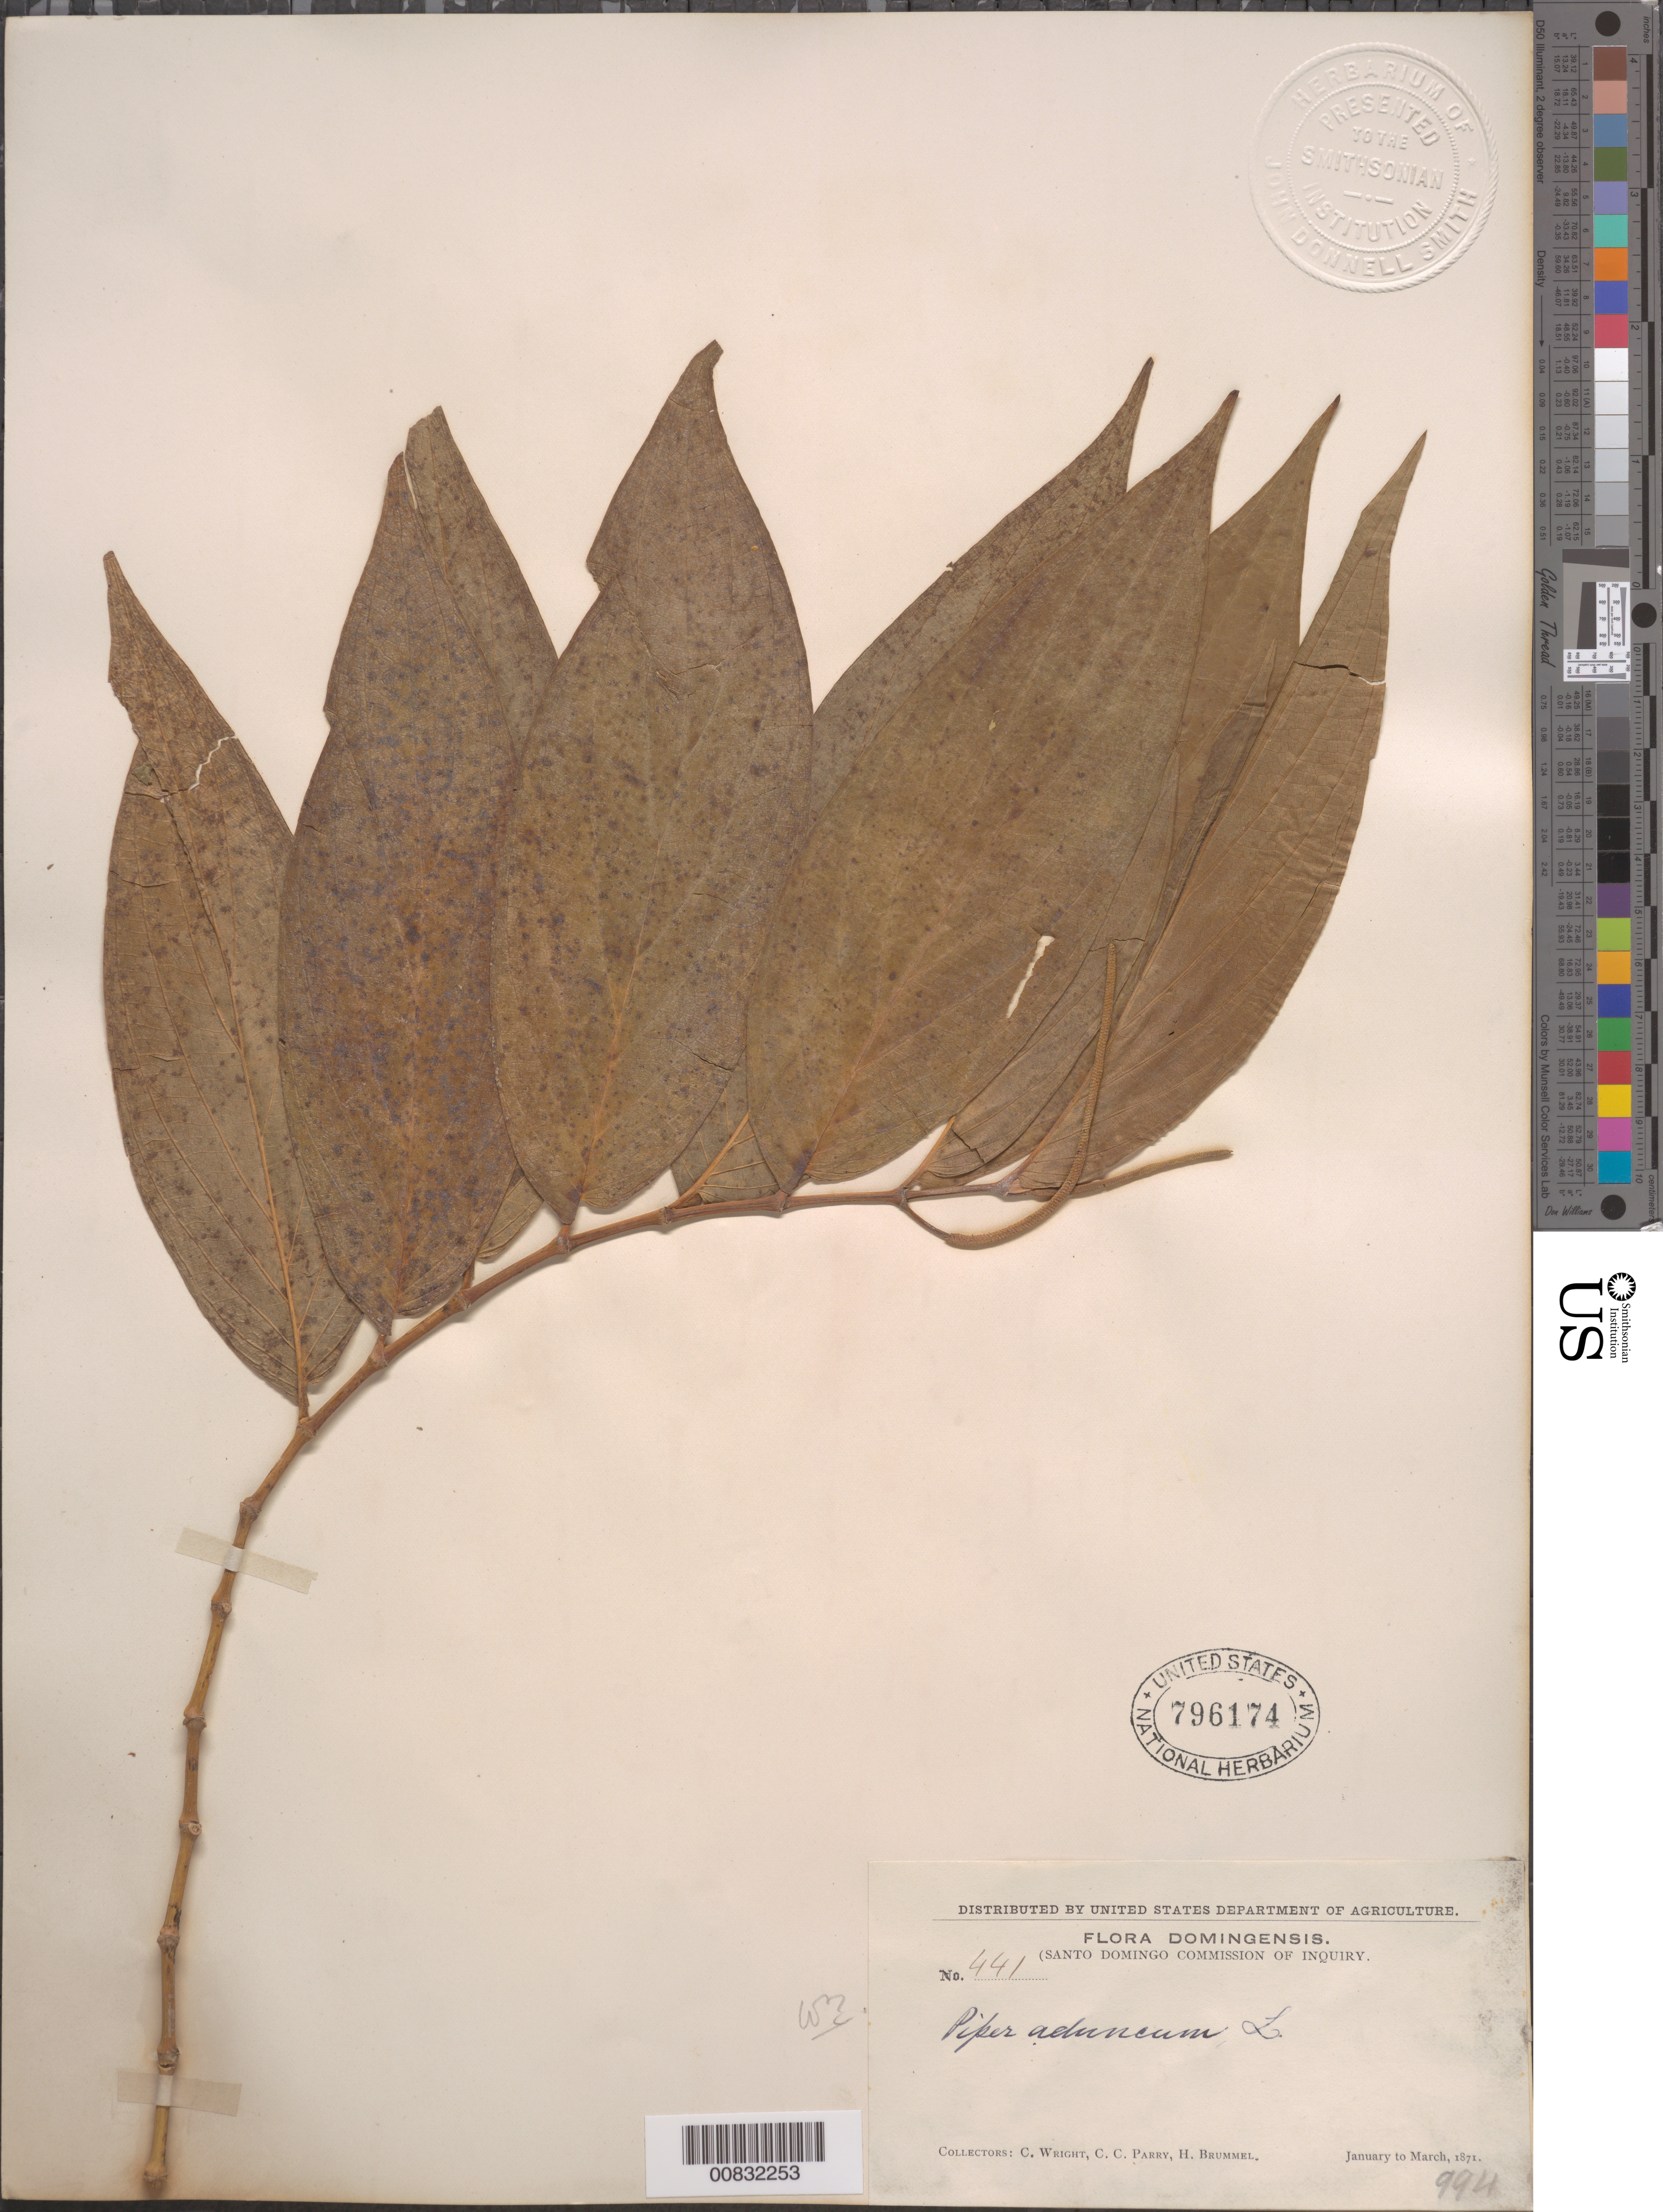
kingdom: Plantae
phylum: Tracheophyta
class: Magnoliopsida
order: Piperales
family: Piperaceae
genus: Piper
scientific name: Piper aduncum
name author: L.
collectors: C. Wright, C. C. Parry & H. Brummel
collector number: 441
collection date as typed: Jan 1871 to -- Mar 1871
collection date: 1871-01/1871-03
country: Dominican Republic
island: Hispaniola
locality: Dominican Republic.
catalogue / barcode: US 796174